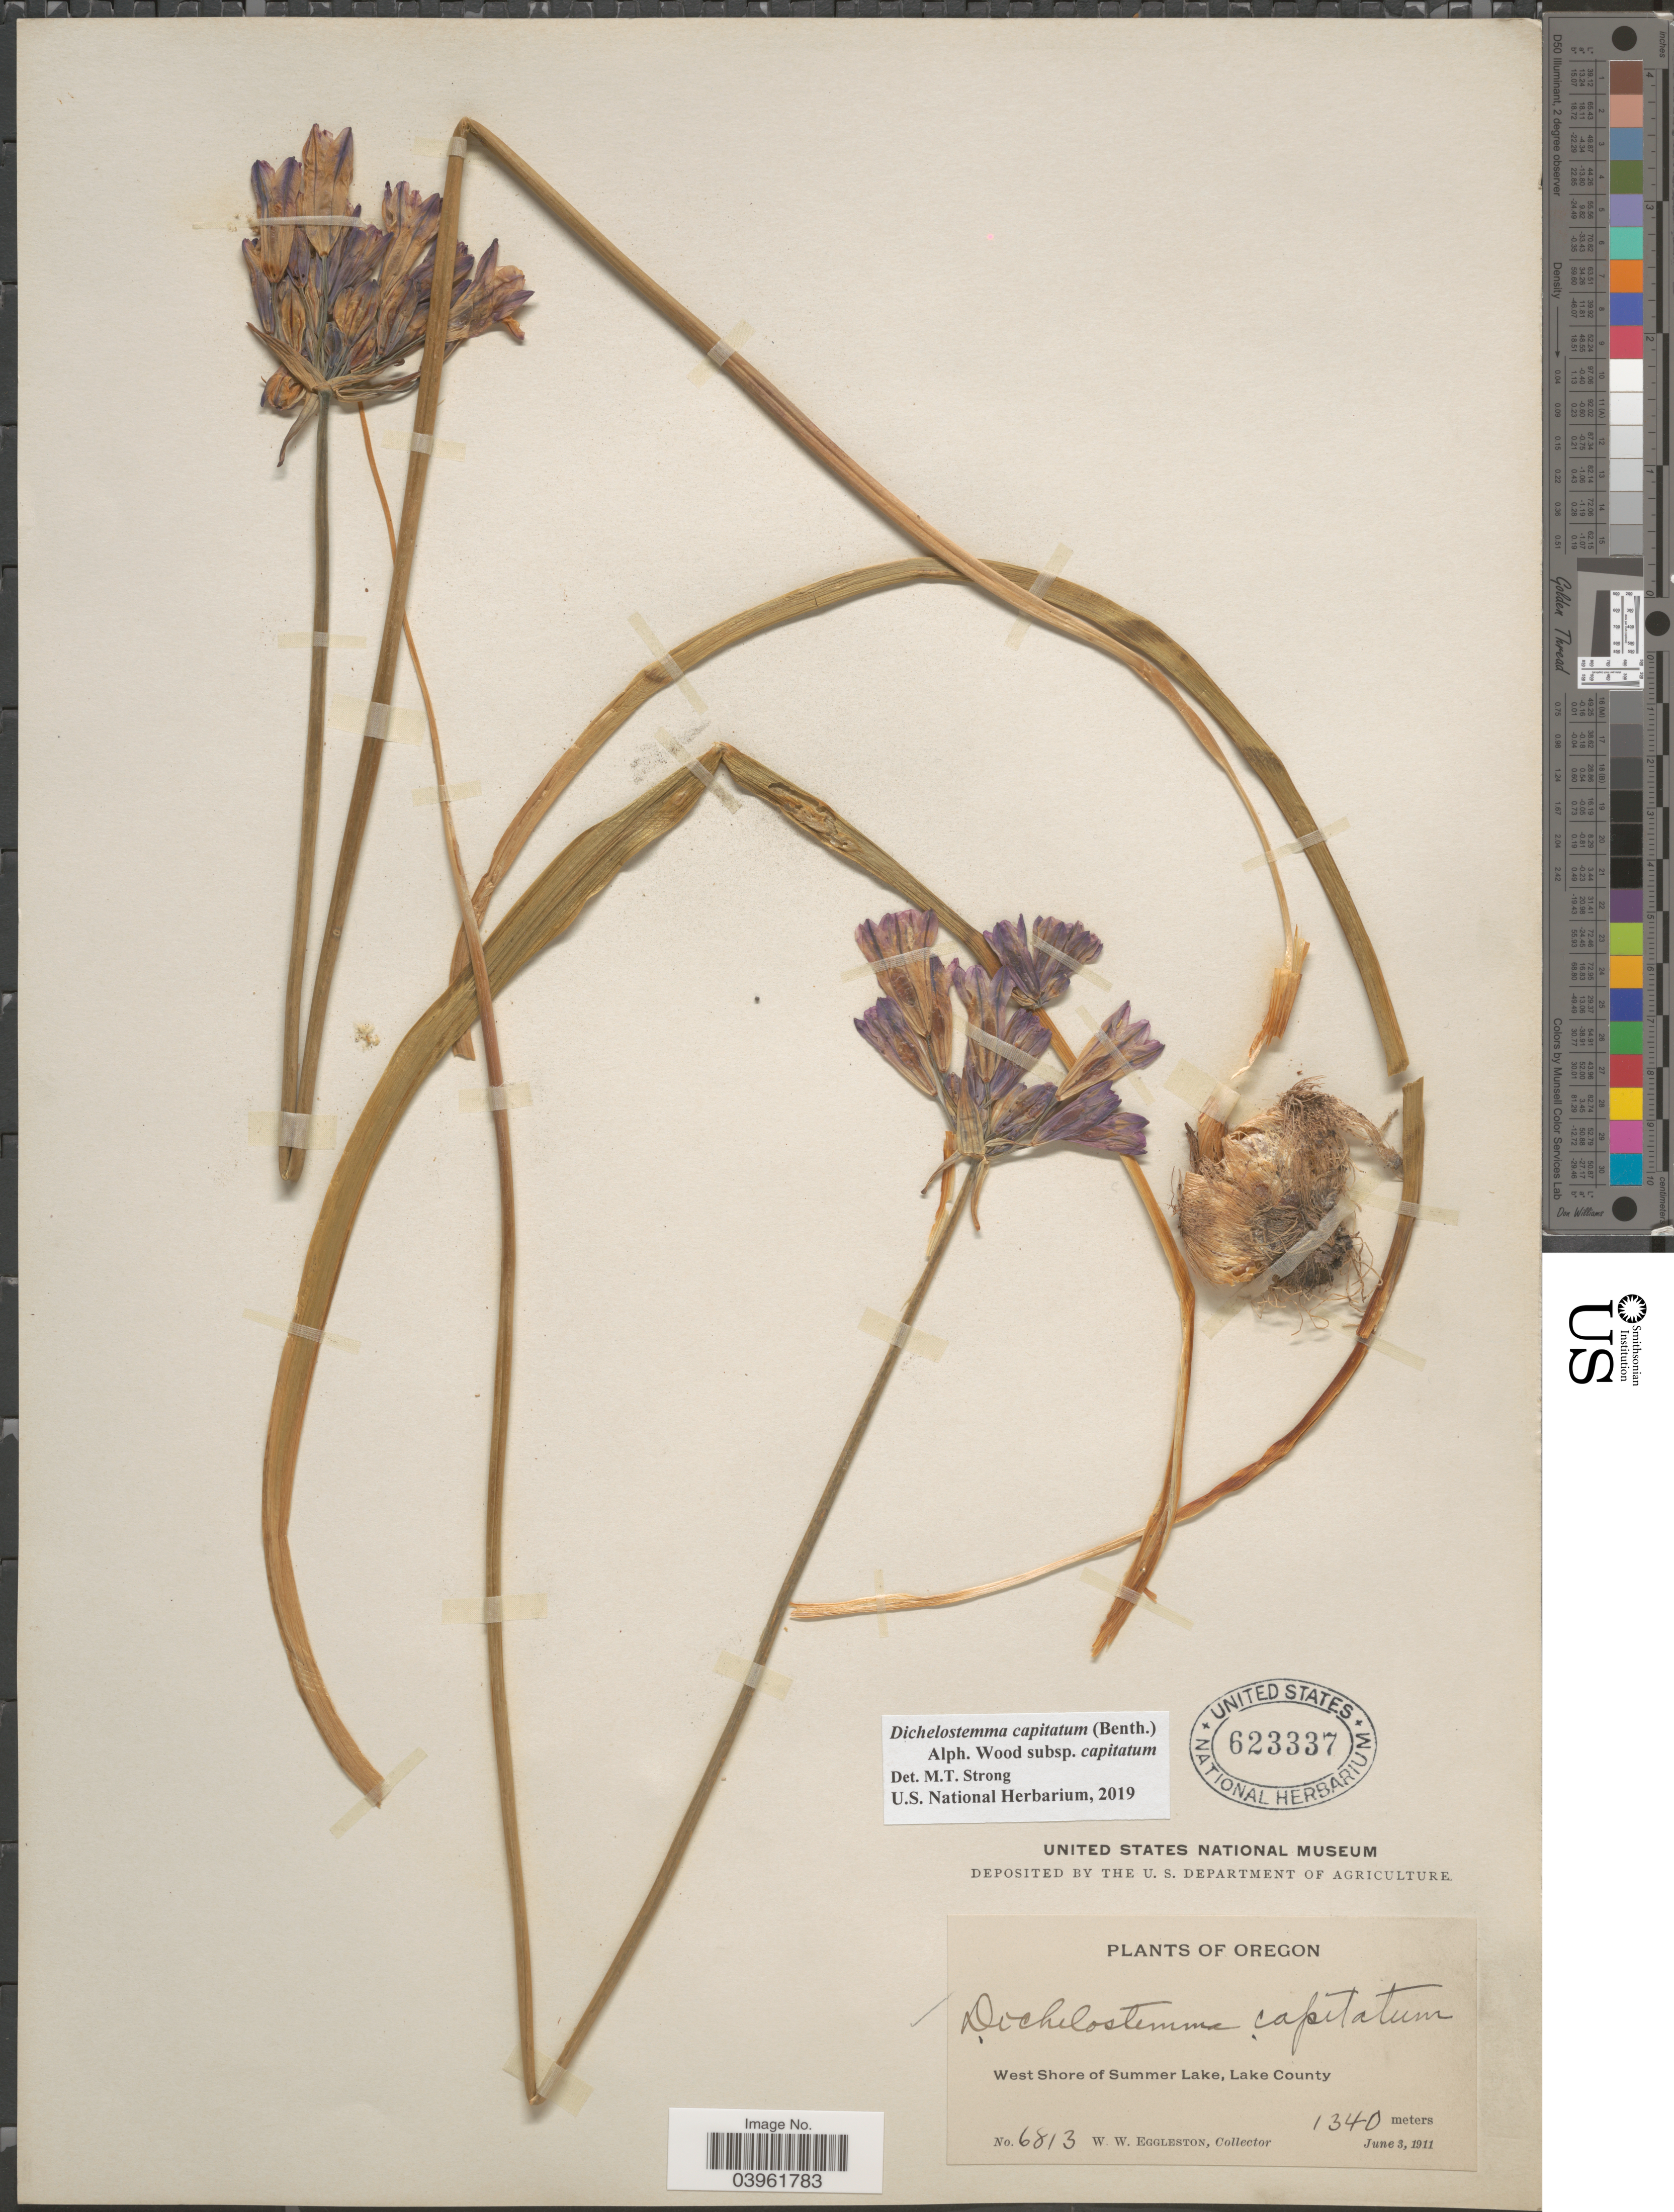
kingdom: Plantae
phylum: Tracheophyta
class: Liliopsida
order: Asparagales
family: Asparagaceae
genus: Dichelostemma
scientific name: Dichelostemma capitatum subsp. capitatum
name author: (Benth.) Alph. Wood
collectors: W. W. Eggleston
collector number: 6813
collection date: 1911-06-03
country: United States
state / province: Oregon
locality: West Shore of Summer Lake, Lake County.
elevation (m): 1340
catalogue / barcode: US 623337